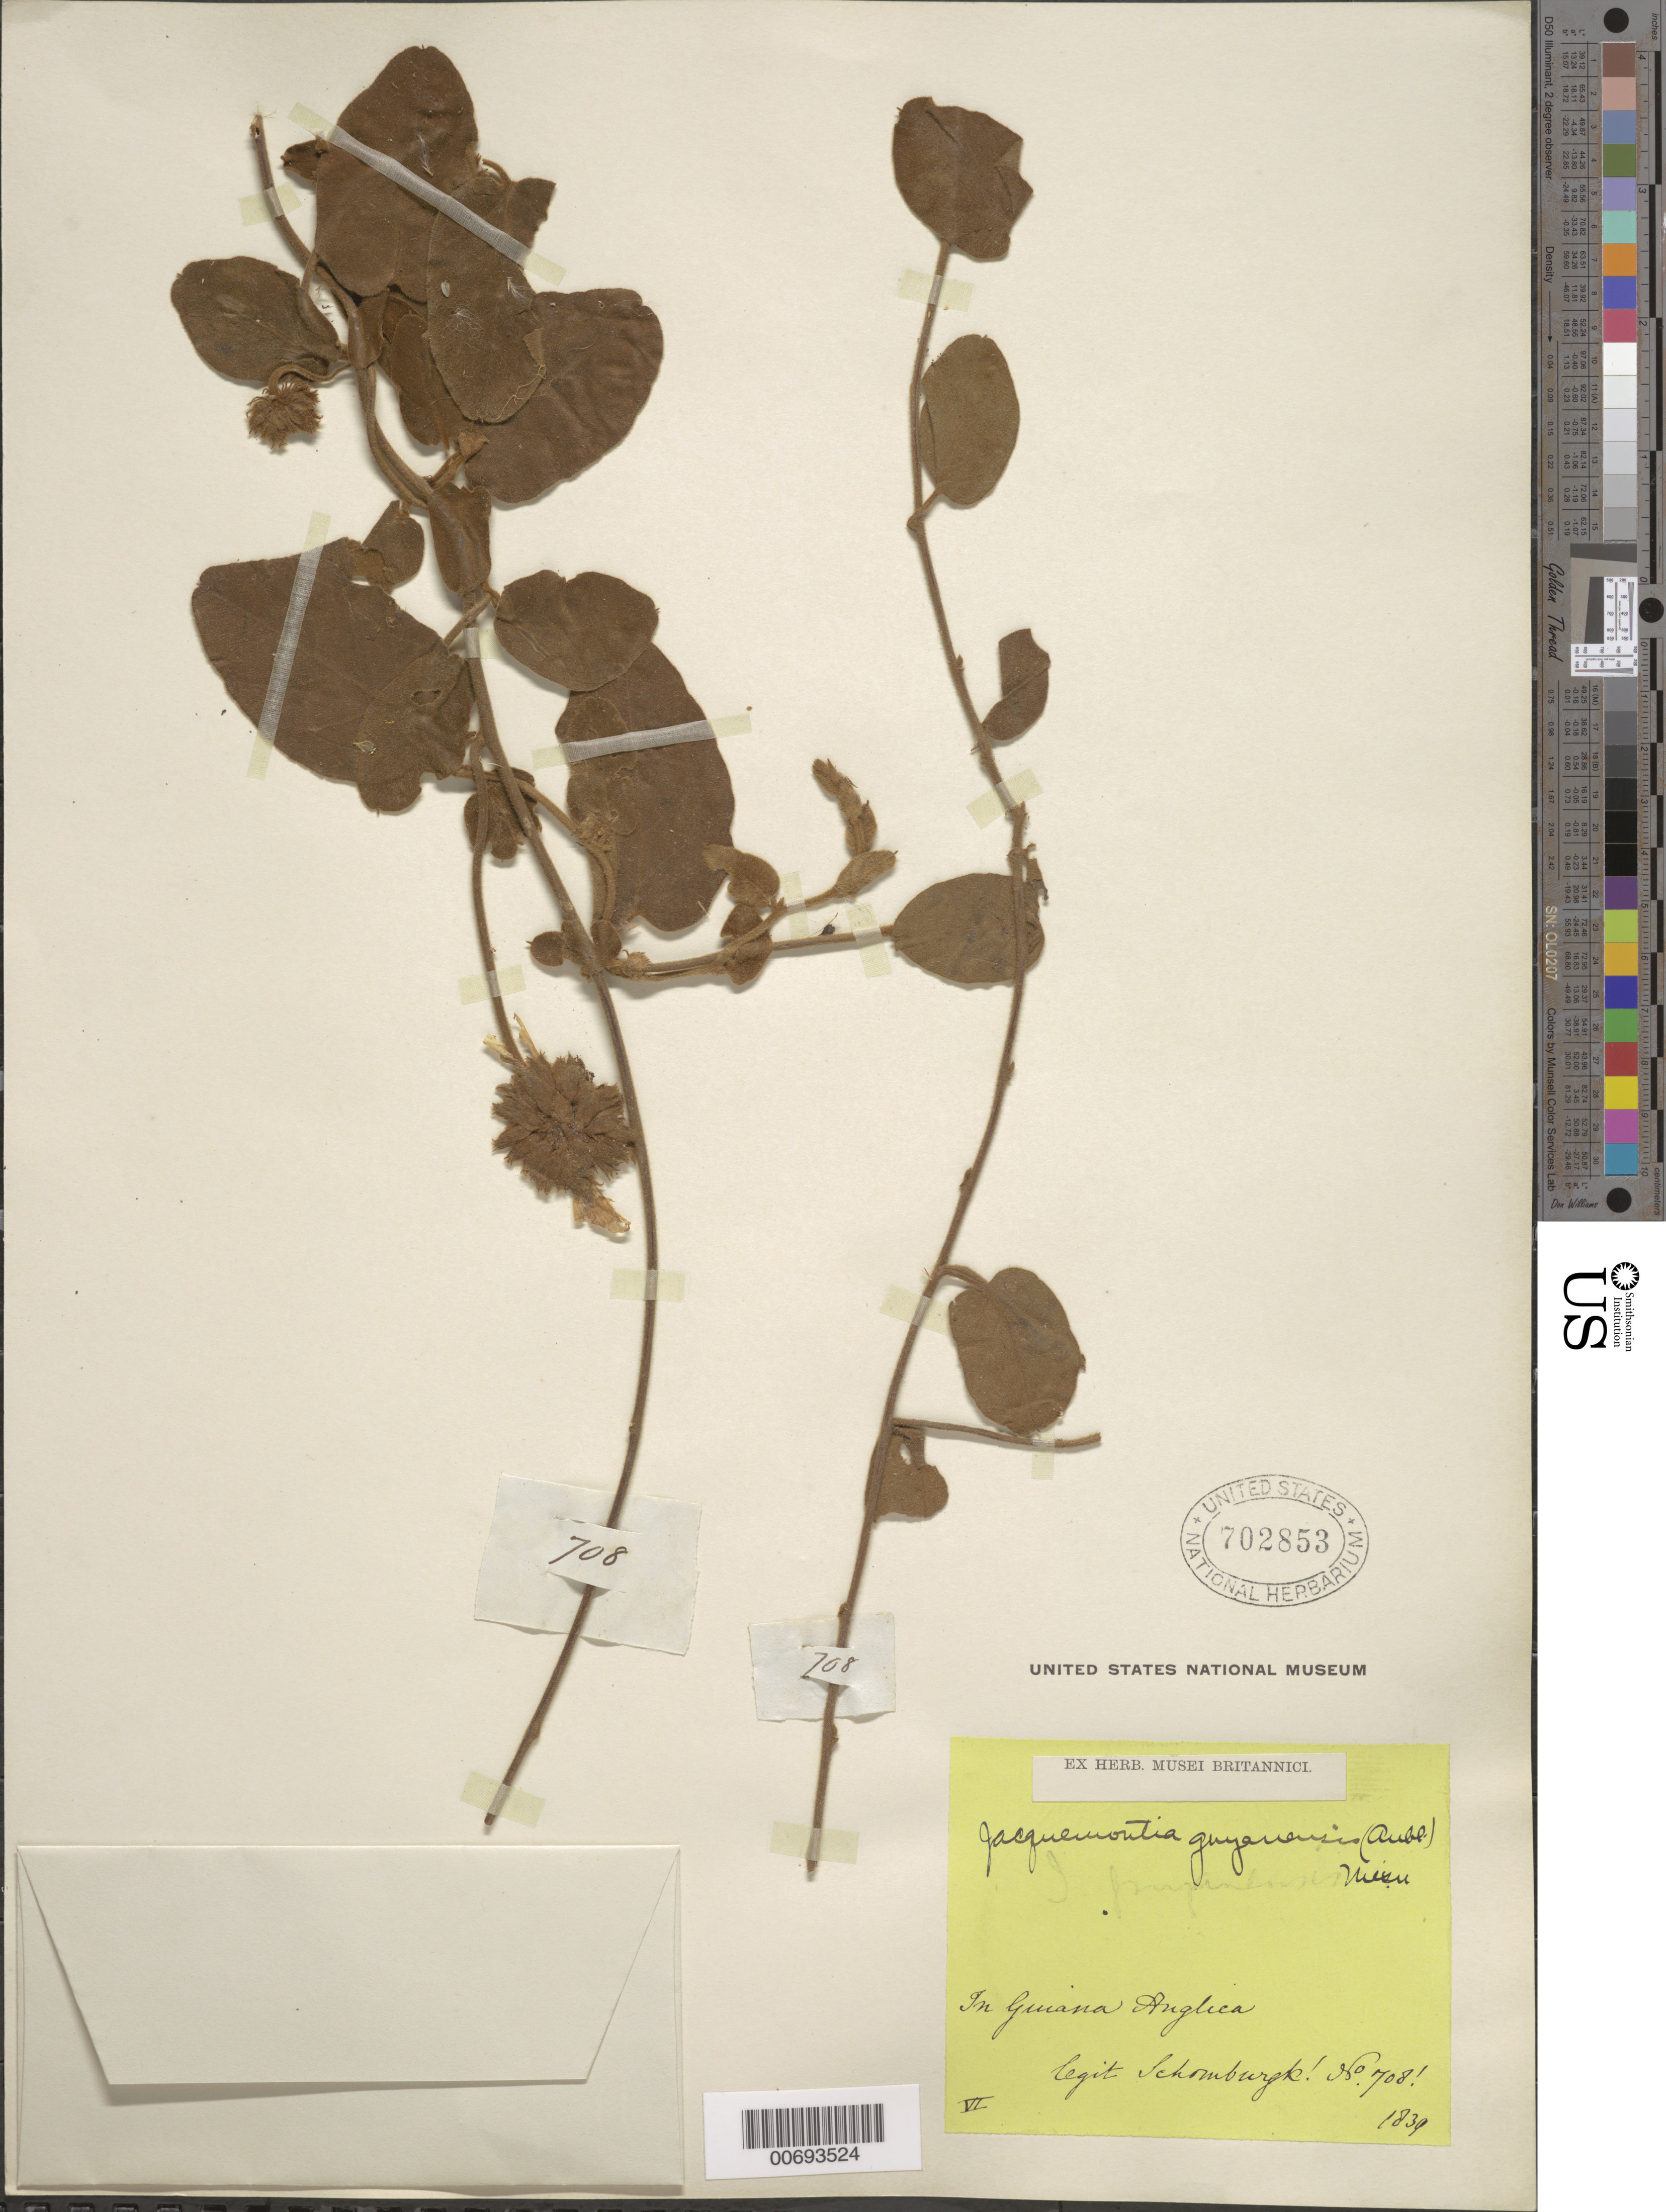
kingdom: Plantae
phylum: Tracheophyta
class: Magnoliopsida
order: Solanales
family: Convolvulaceae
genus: Jacquemontia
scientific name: Jacquemontia guyanensis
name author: (Aubl.) Meisn.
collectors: R. H. Schomburgk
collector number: I 708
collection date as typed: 1839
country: Guyana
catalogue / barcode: US 702853